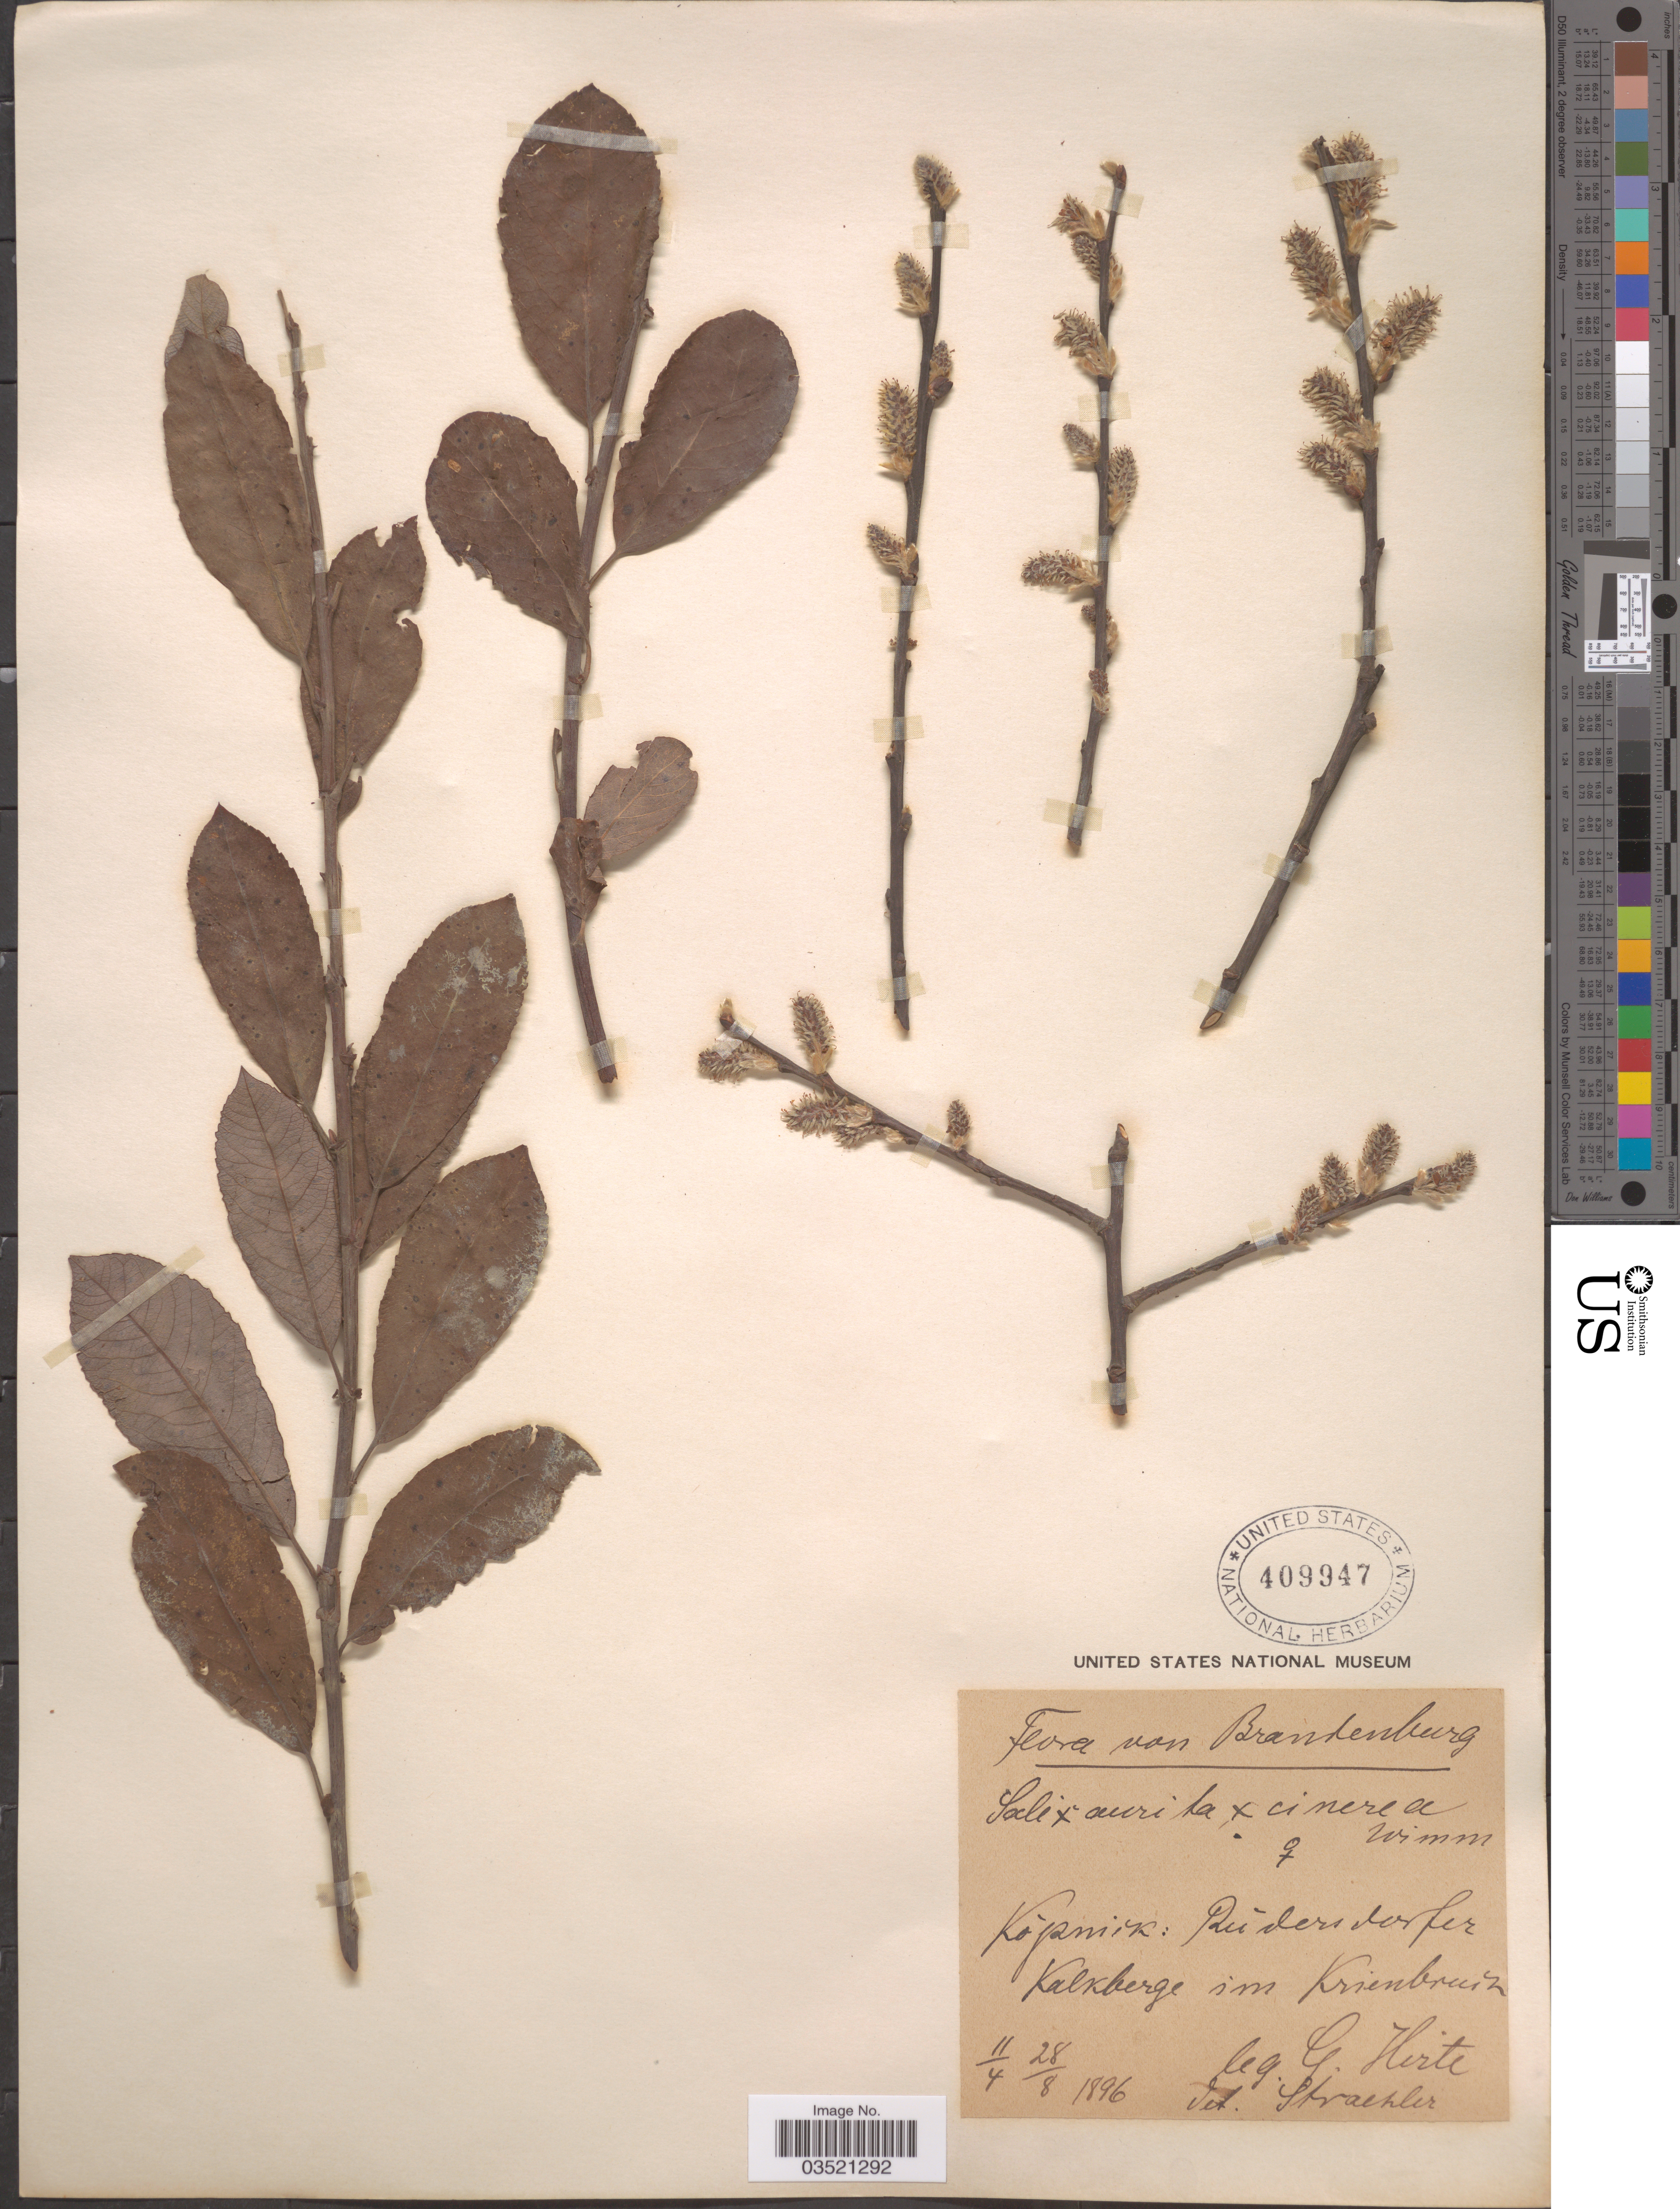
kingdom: Plantae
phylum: Tracheophyta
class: Magnoliopsida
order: Malpighiales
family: Salicaceae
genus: Salix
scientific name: Salix aurita x S. cinerea L.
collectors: G. Hirte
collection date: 1896-04-11/1896-08-28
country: Germany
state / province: Brandenburg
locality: Kopenick: Rüdersdorfer Kalkberge im Krienbruch.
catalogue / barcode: US 409947